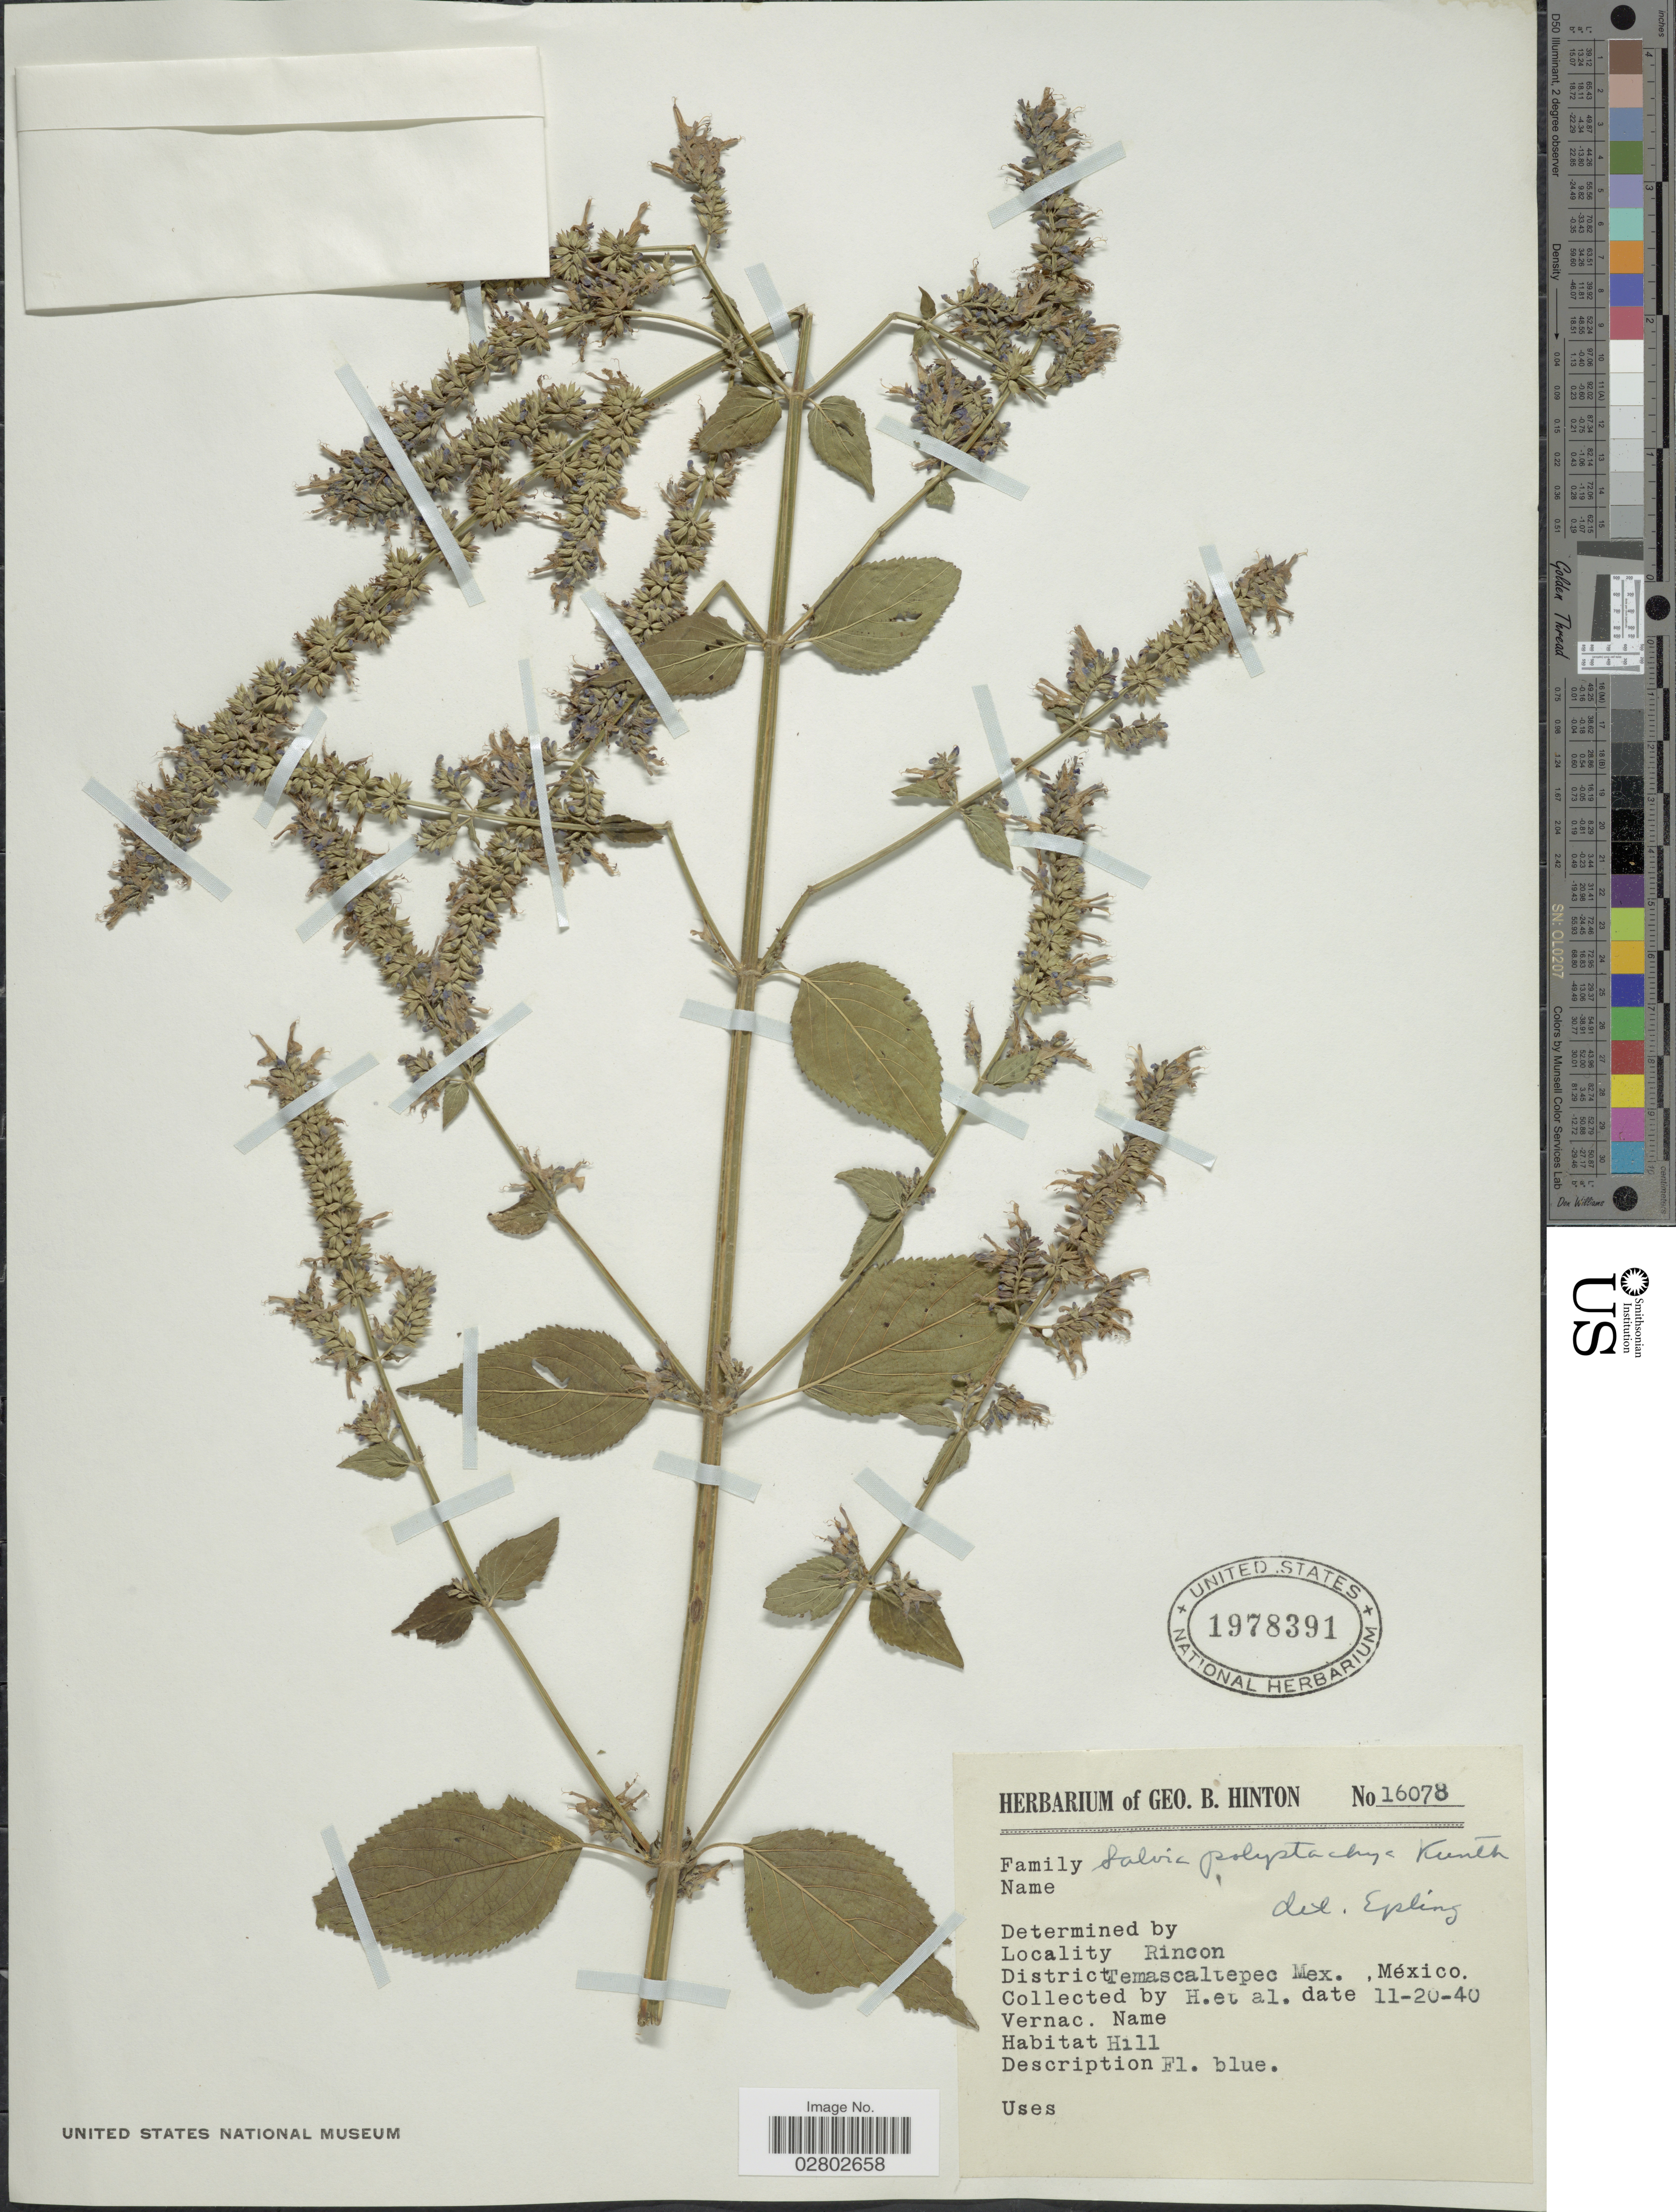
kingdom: Plantae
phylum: Tracheophyta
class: Magnoliopsida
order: Lamiales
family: Lamiaceae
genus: Salvia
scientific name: Salvia polystachya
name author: Cav.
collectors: G. B. Hinton & et al.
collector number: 16078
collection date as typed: Transcribed d/m/y: 20/11/40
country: Mexico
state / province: México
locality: Rincon, District Temascaltepec.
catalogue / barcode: US 1978391